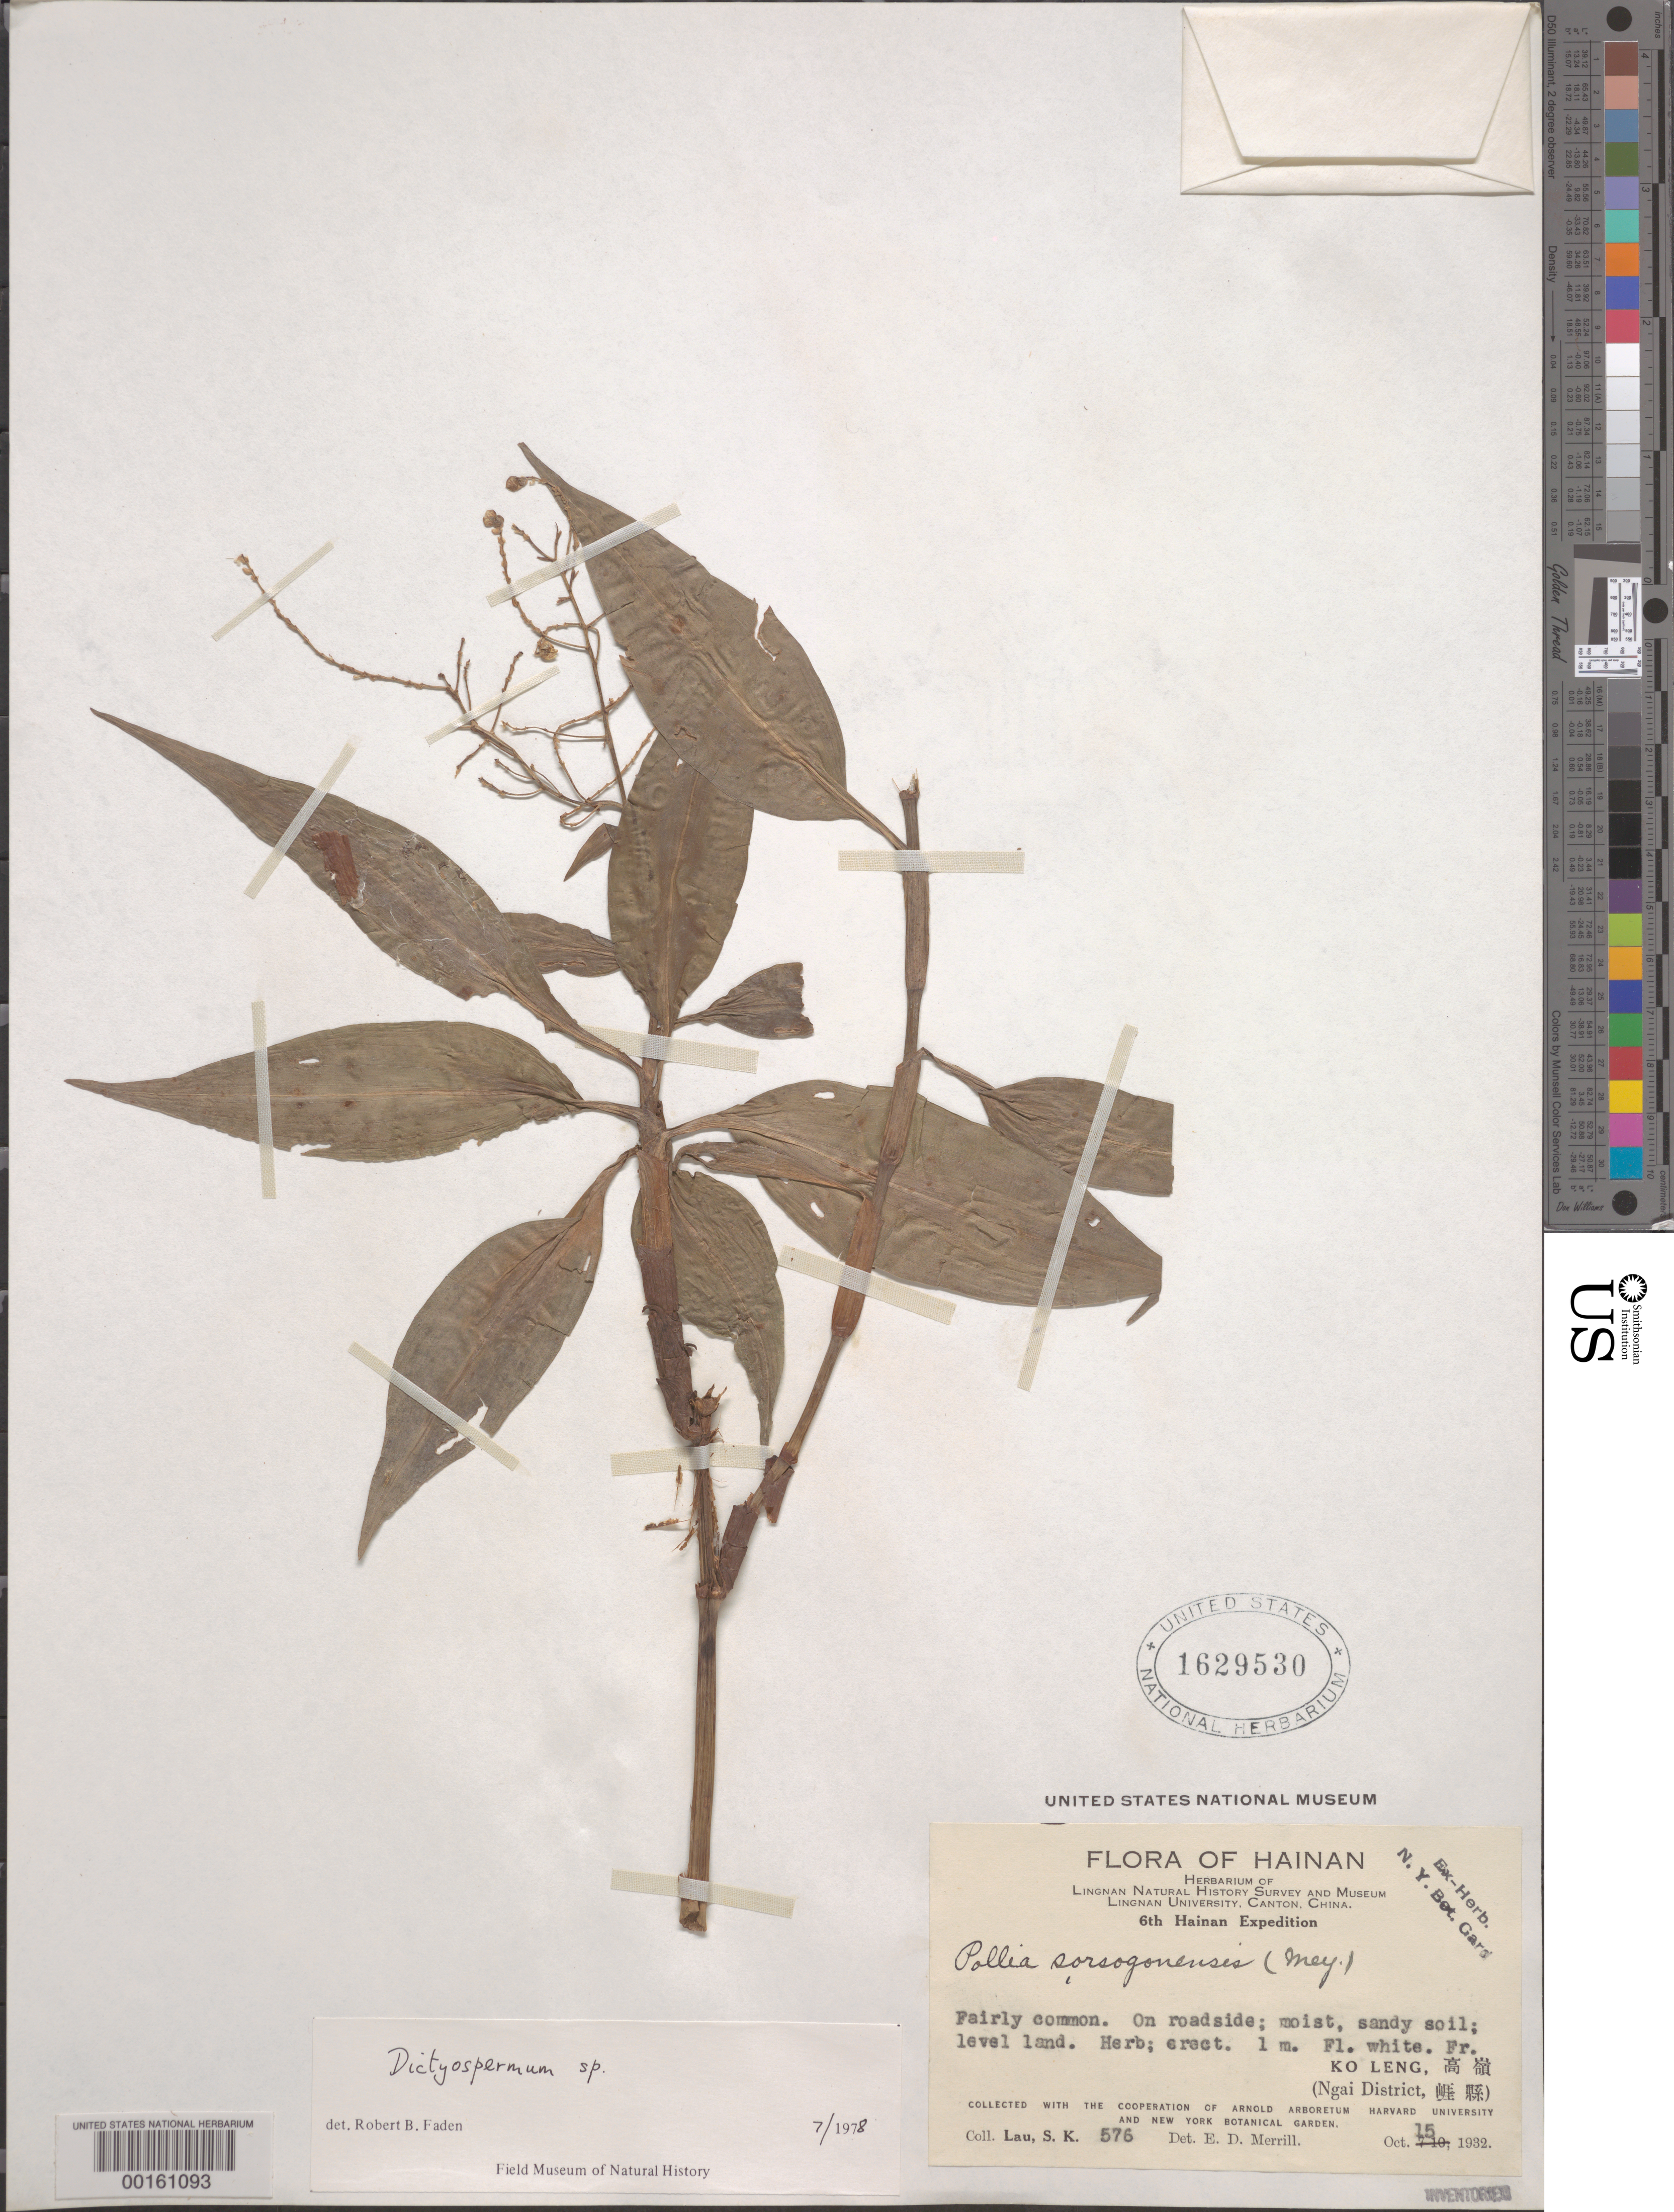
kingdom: Plantae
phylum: Tracheophyta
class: Liliopsida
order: Commelinales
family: Commelinaceae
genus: Dictyospermum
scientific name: Dictyospermum sp.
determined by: Faden, Robert B., (US), Smithsonian Institution - National Museum of Natural History (UNITED STATES)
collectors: S. K. Lau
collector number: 576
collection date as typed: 15 Oct 1932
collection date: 1932-10-15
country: China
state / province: Guangdong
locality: Ngai dist., ko leng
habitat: Roadside; moist, sandy soil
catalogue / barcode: US 1629530